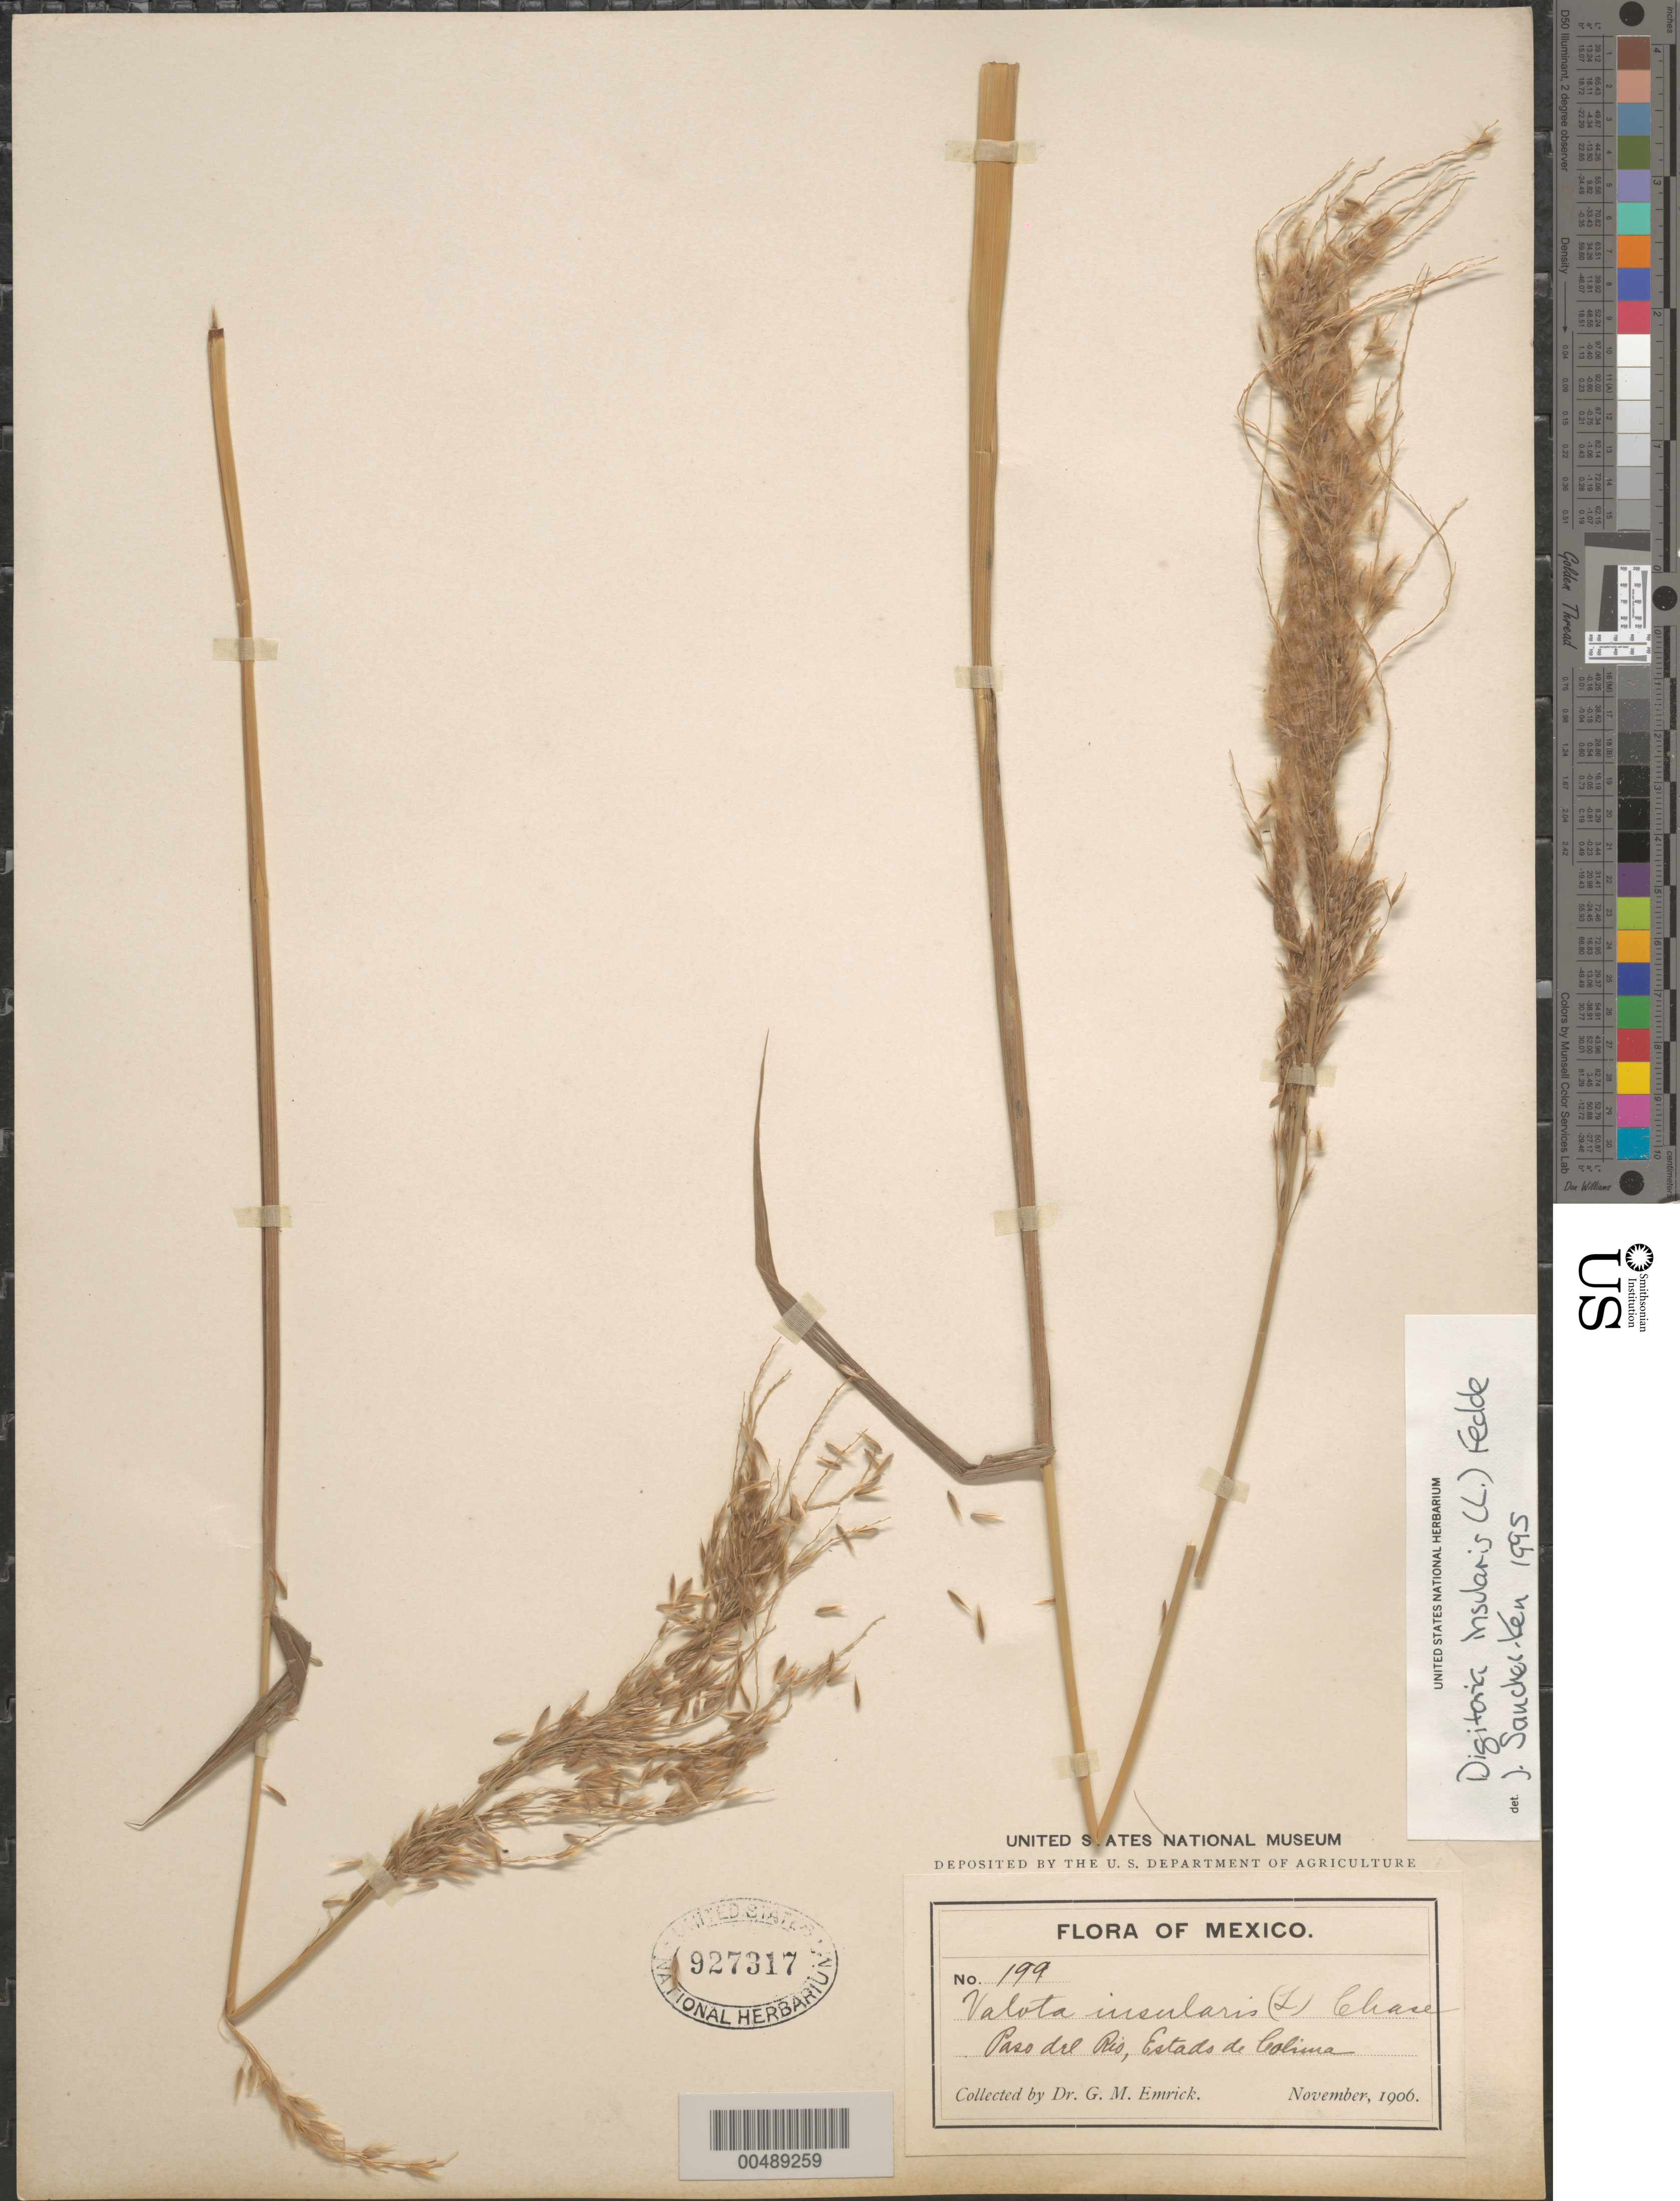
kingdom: Plantae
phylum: Tracheophyta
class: Liliopsida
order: Poales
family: Poaceae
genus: Digitaria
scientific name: Digitaria insularis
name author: (L.) Fedde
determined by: Sánchez-Ken, J. G.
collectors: G. Emrick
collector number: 199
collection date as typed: Nov 1906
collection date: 1906-11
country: Mexico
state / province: Colima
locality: Pass del Rio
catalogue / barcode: US 927317